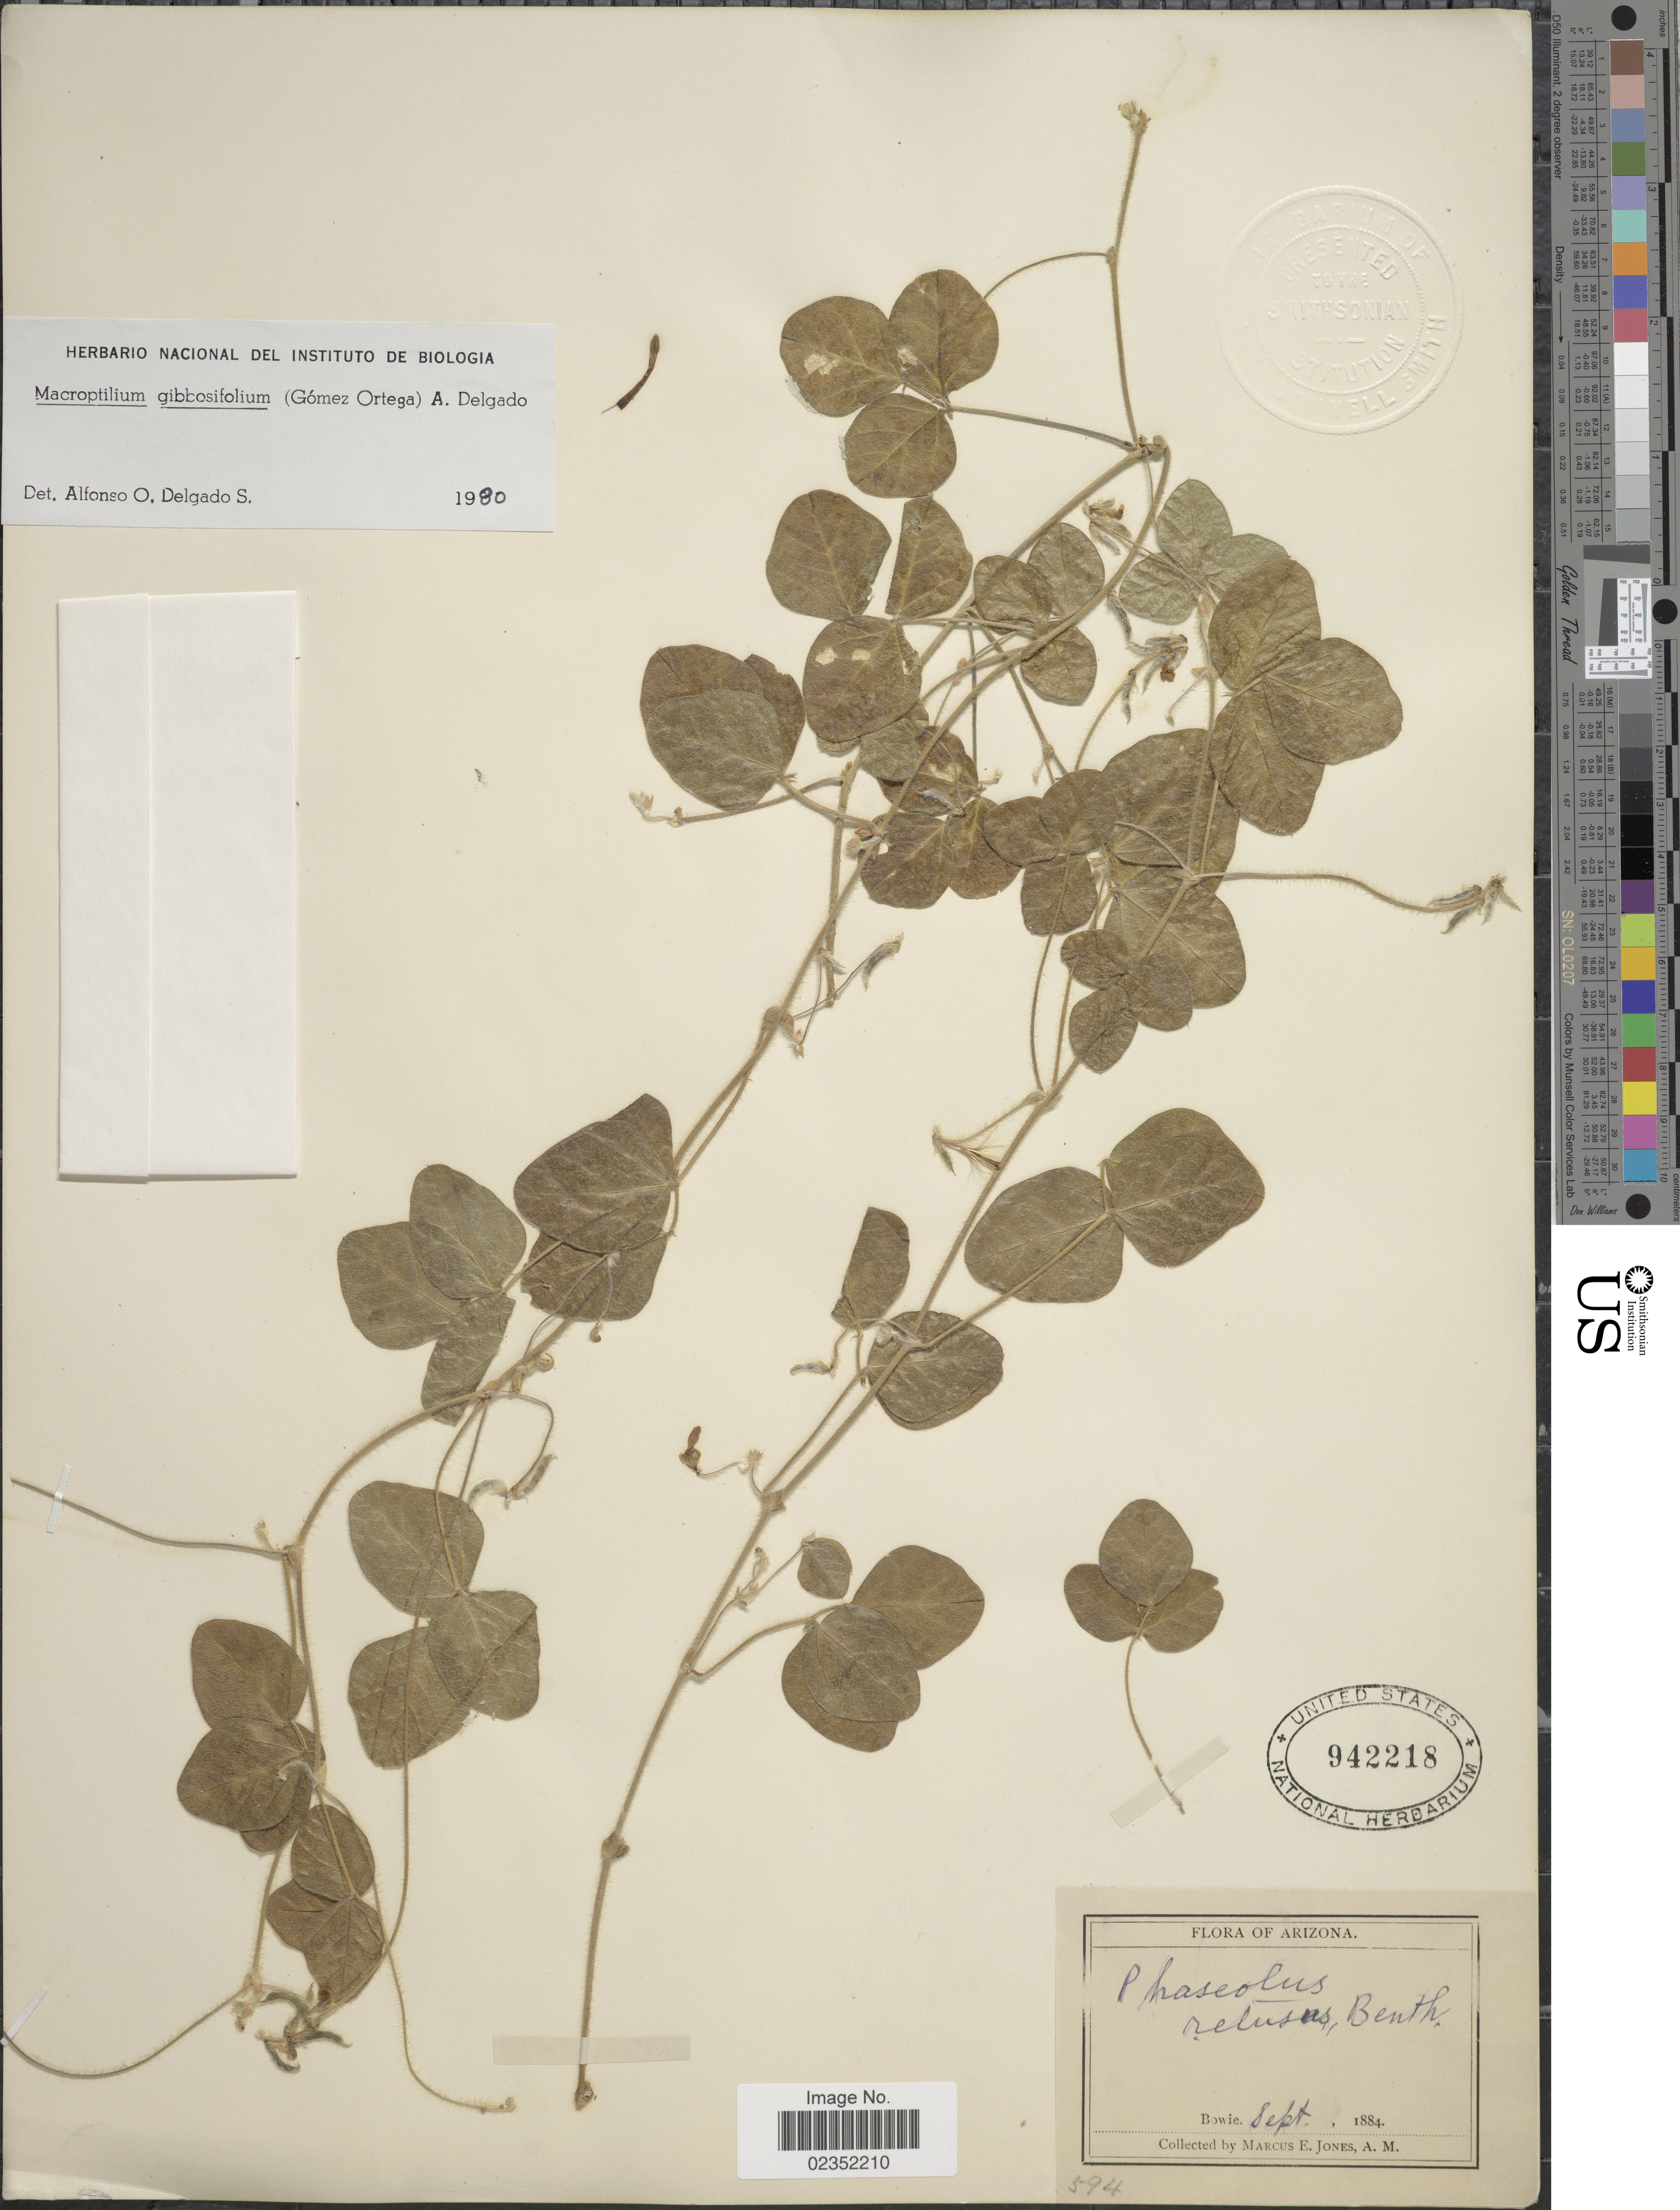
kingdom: Plantae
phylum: Tracheophyta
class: Magnoliopsida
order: Fabales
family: Fabaceae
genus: Macroptilium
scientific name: Macroptilium gibbosifolium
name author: (Ortega) A. Delgado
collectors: M. E. Jones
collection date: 1884-09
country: United States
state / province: Arizona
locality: Bowie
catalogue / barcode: US 942218